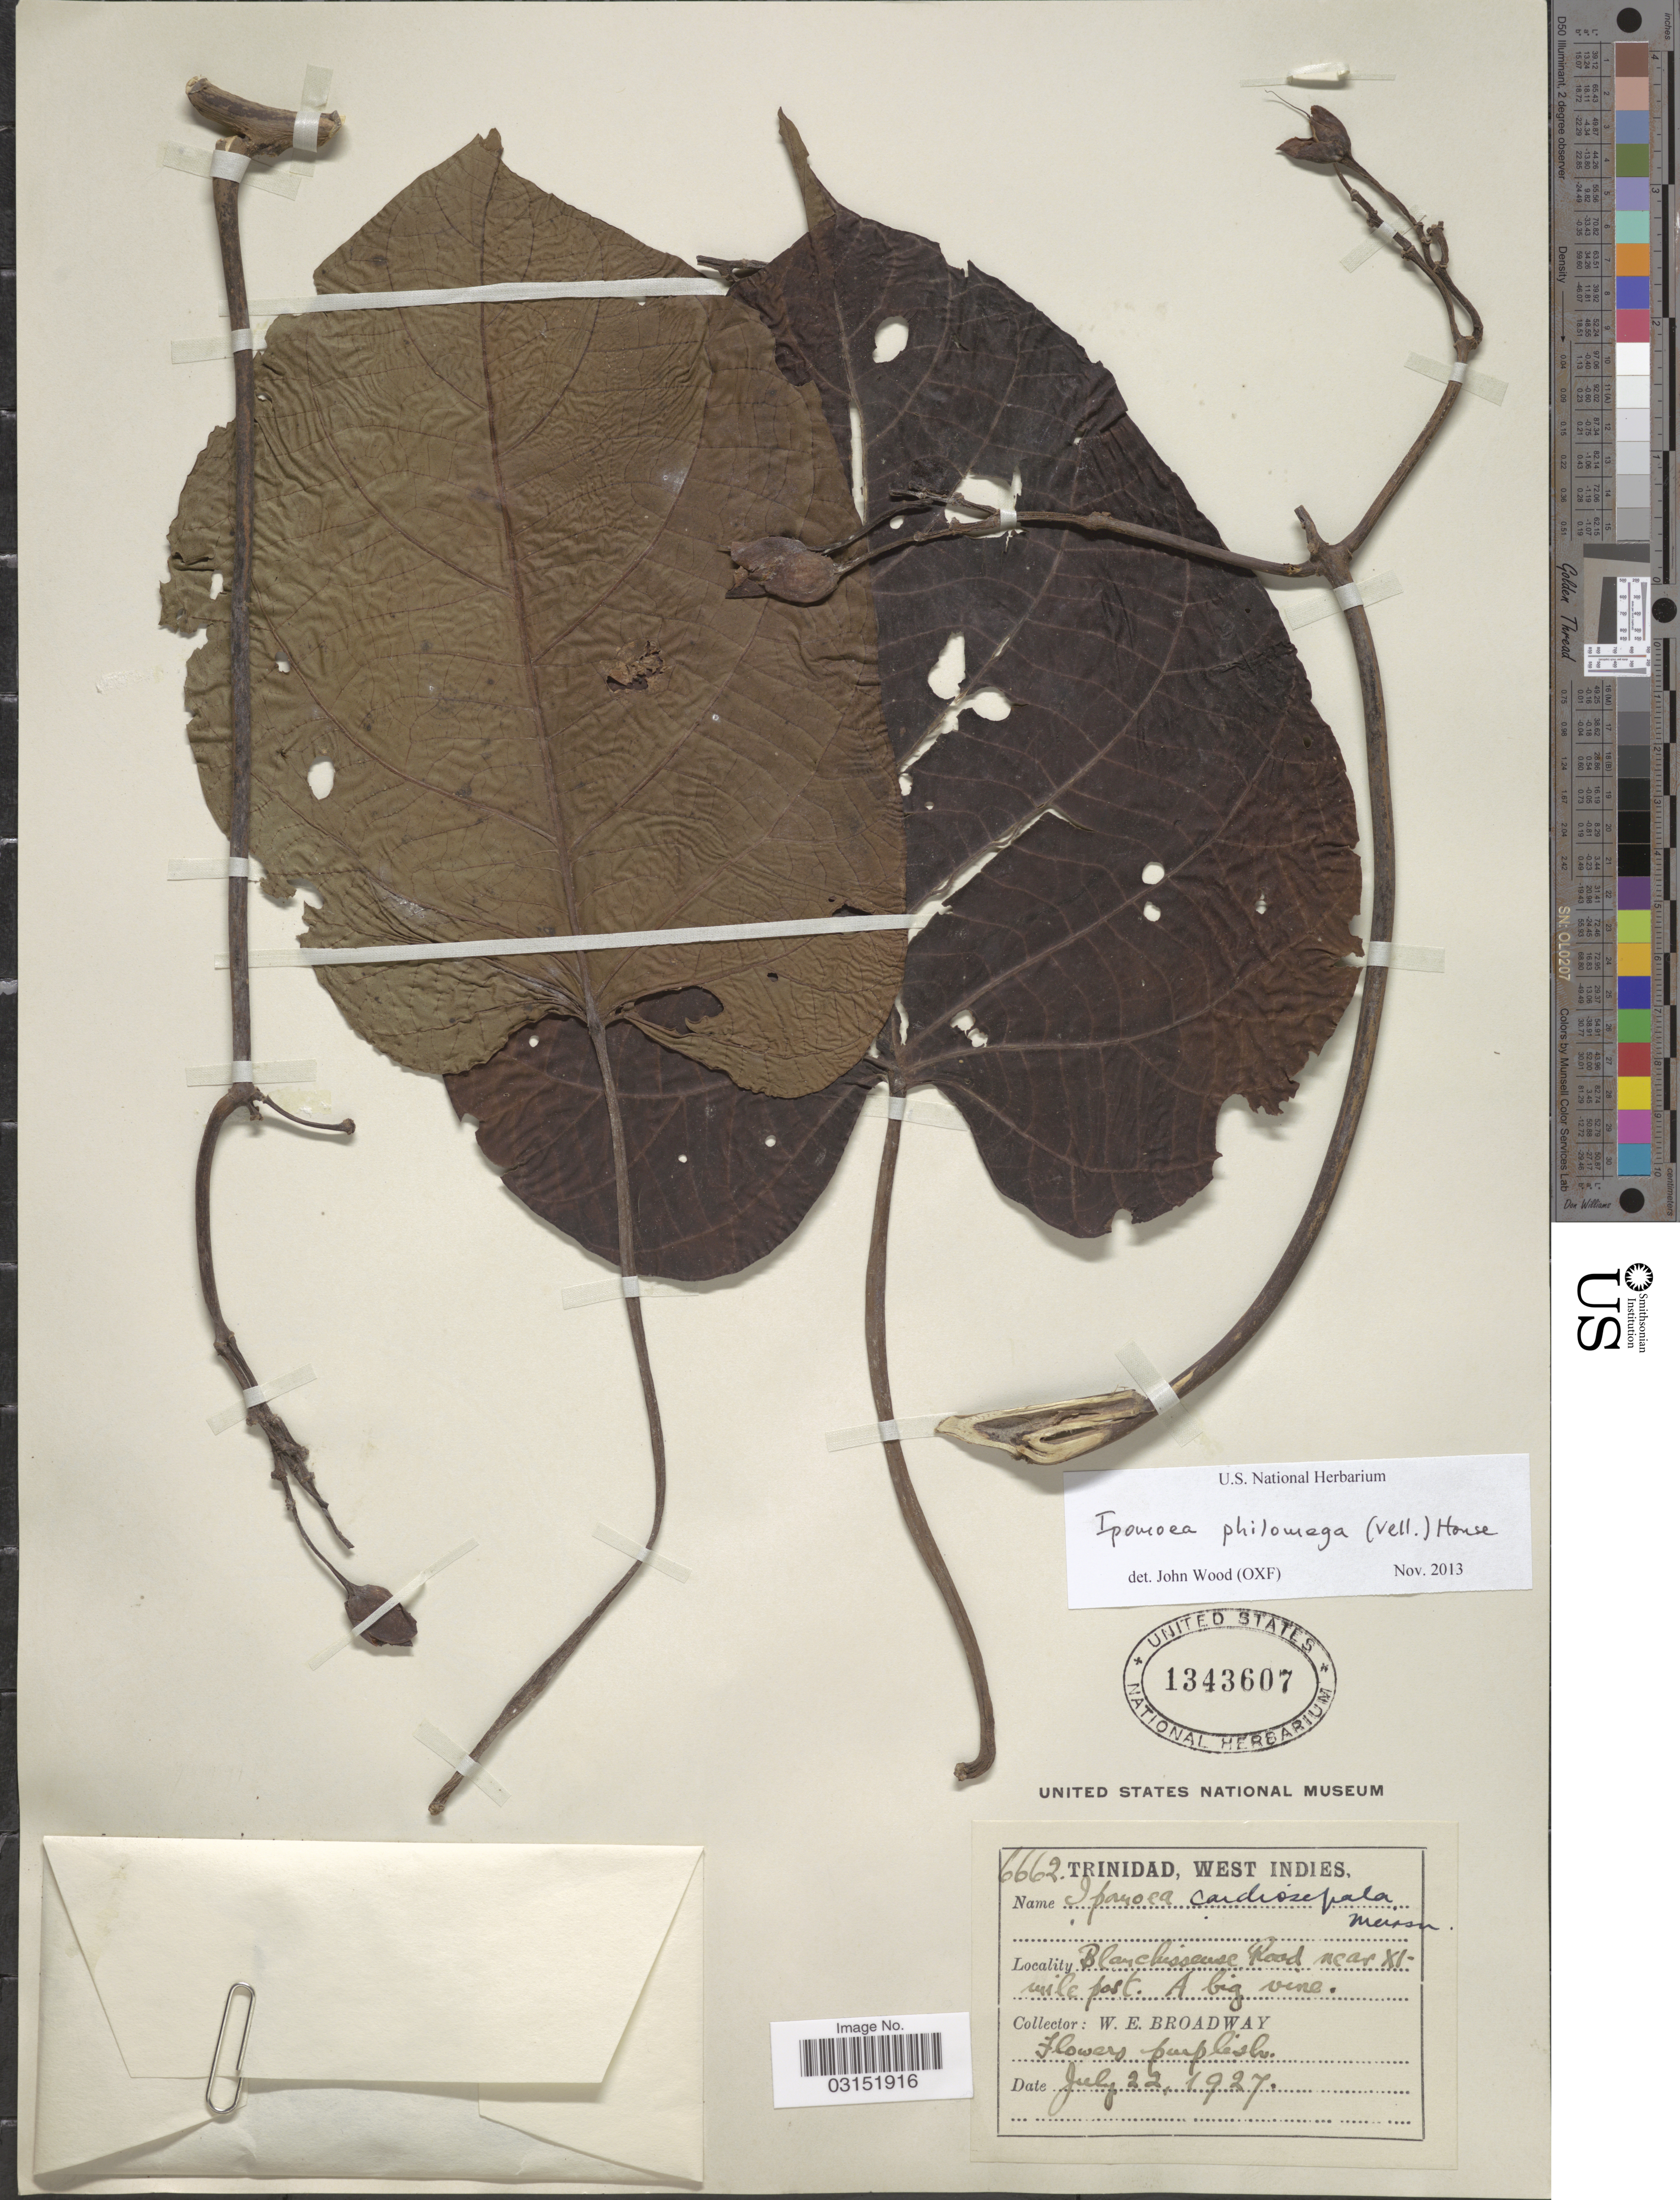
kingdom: Plantae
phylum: Tracheophyta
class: Magnoliopsida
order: Solanales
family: Convolvulaceae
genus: Ipomoea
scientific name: Ipomoea philomega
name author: (Vell.) House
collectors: W. E. Broadway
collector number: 6662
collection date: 1927-07-22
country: Trinidad and Tobago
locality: Trinidad, West Indies, Blanchissense Road near XI mile post.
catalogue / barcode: US 1343607